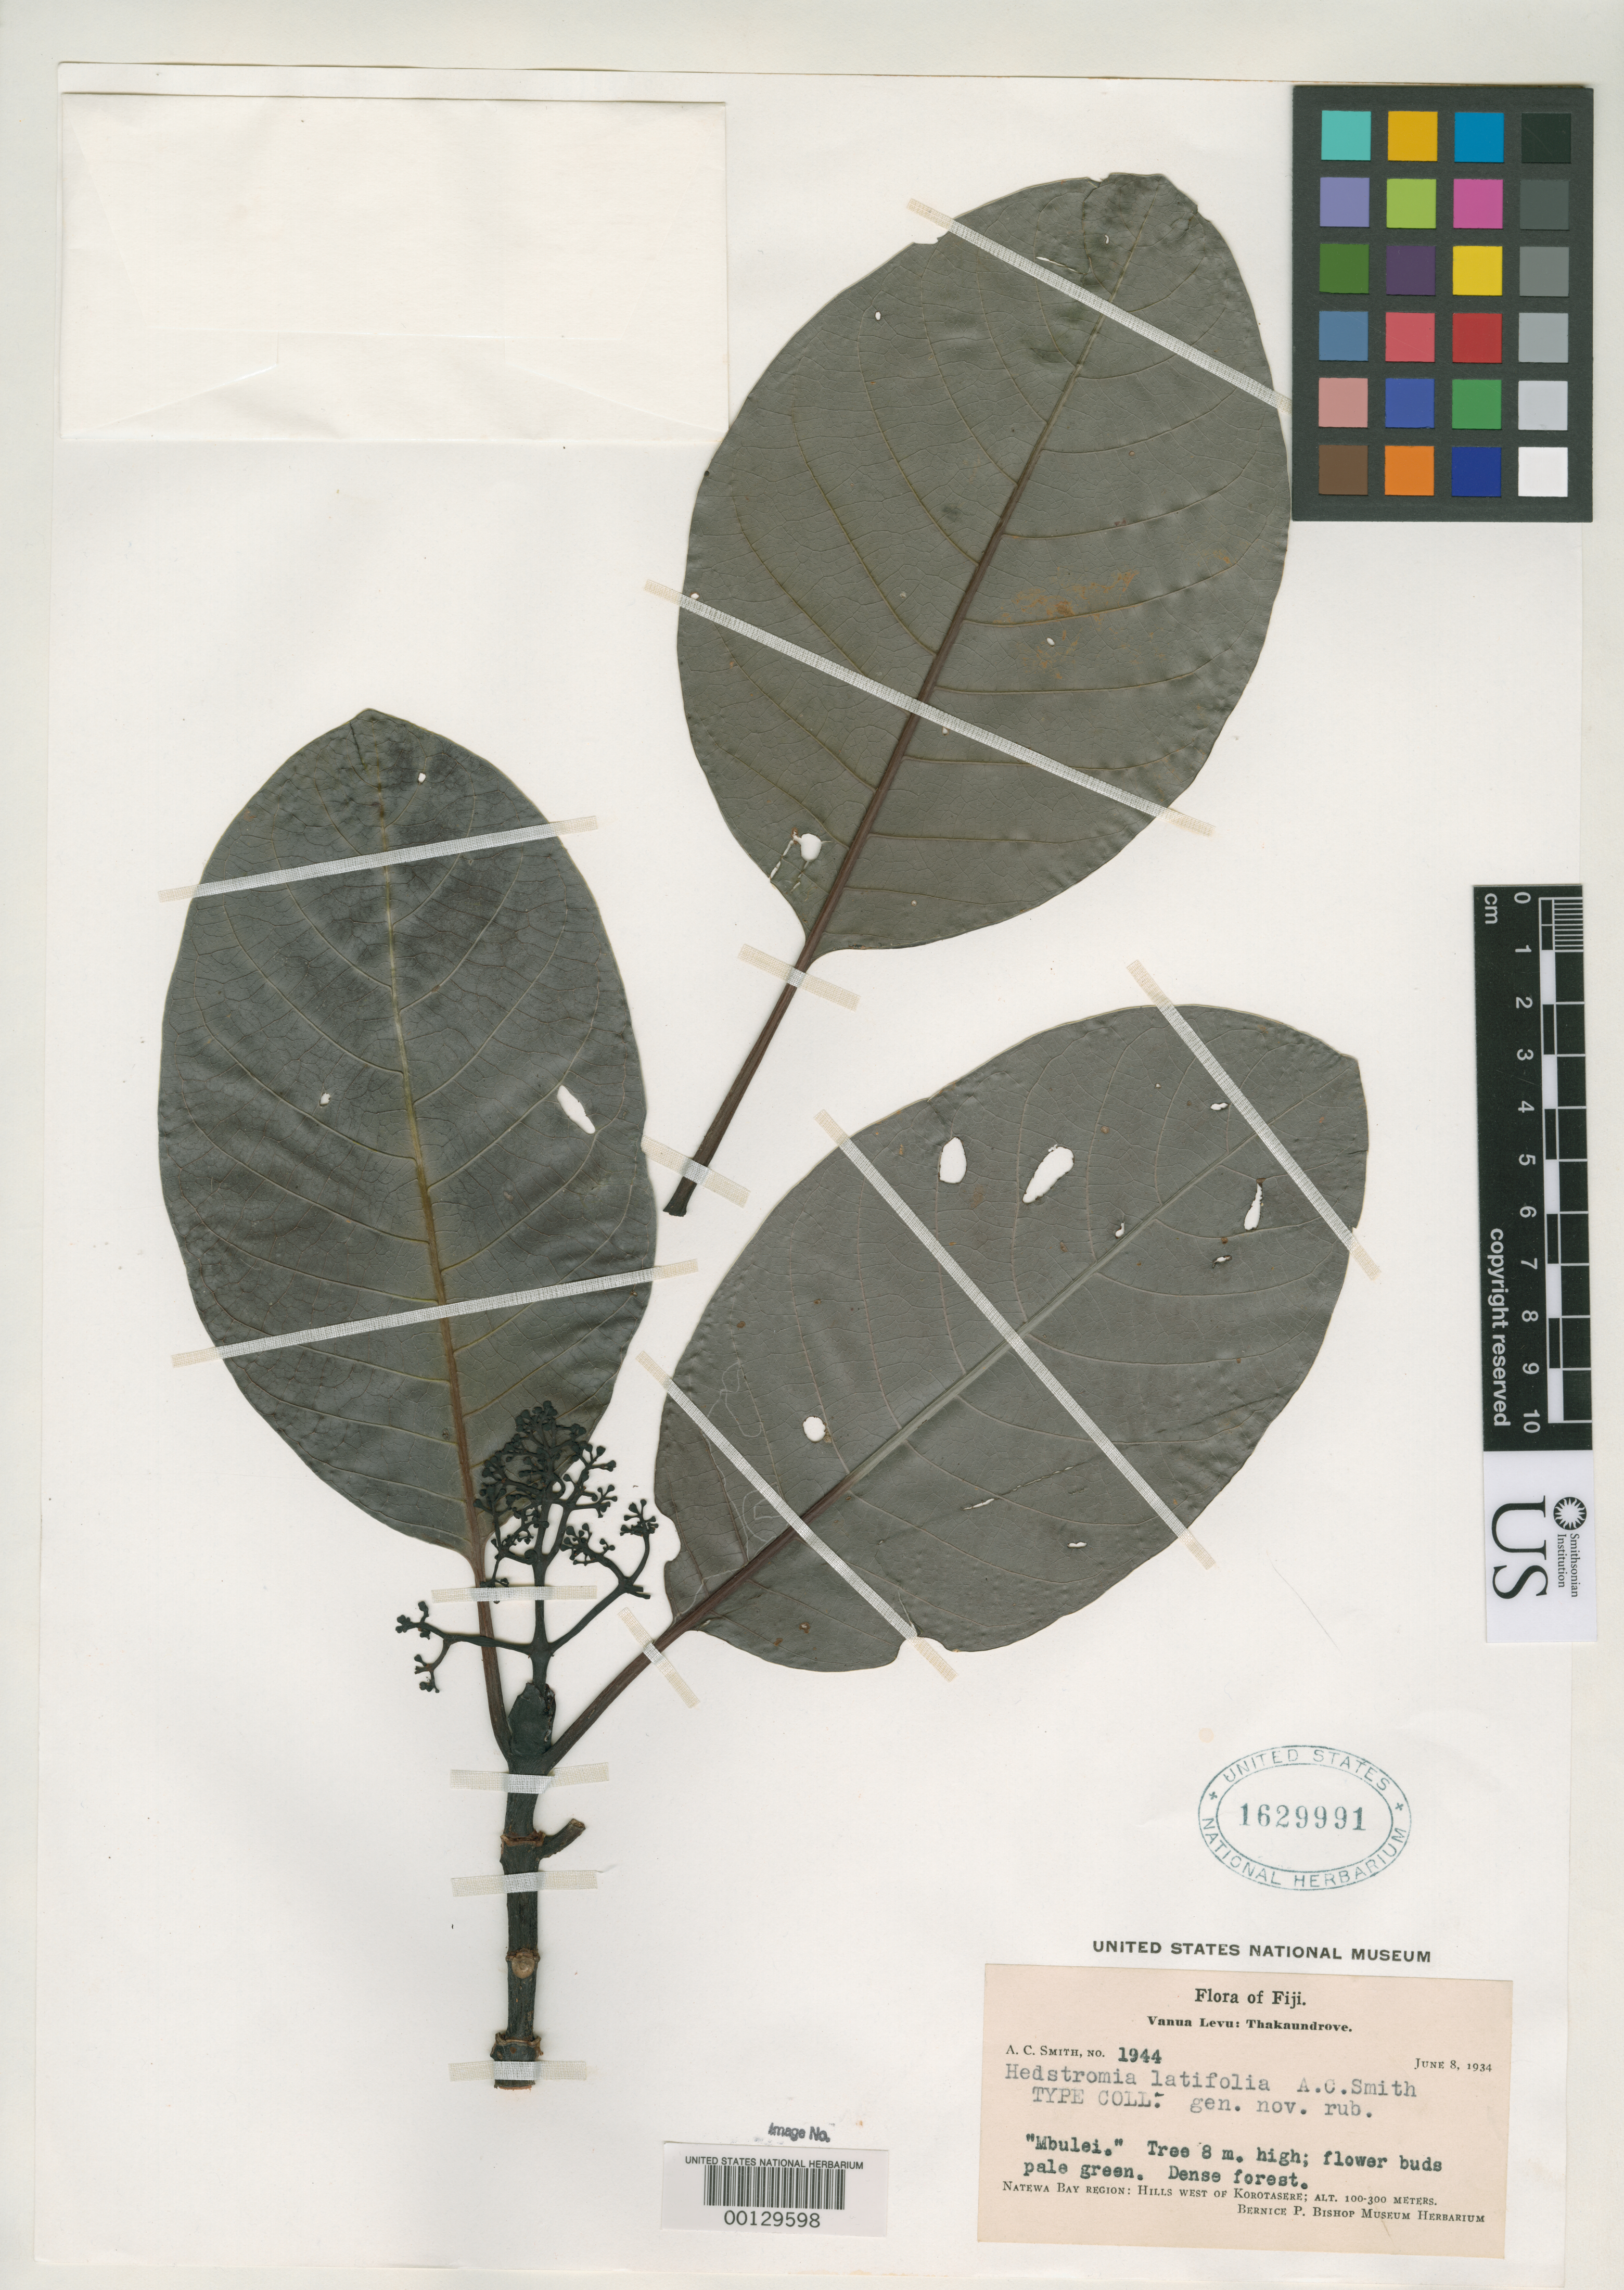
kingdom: Plantae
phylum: Tracheophyta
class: Magnoliopsida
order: Gentianales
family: Rubiaceae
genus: Hedstromia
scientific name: Hedstromia latifolia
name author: A.C. Sm.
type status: Isotype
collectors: A. C. Smith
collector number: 1944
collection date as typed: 08 Jun 1934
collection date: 1934-06-08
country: Fiji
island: Vanua Levu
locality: Thakaundrove, W of Korotasere, Natewa Bay Region. [Vanua Levu Group]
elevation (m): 100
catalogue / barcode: US 1629991